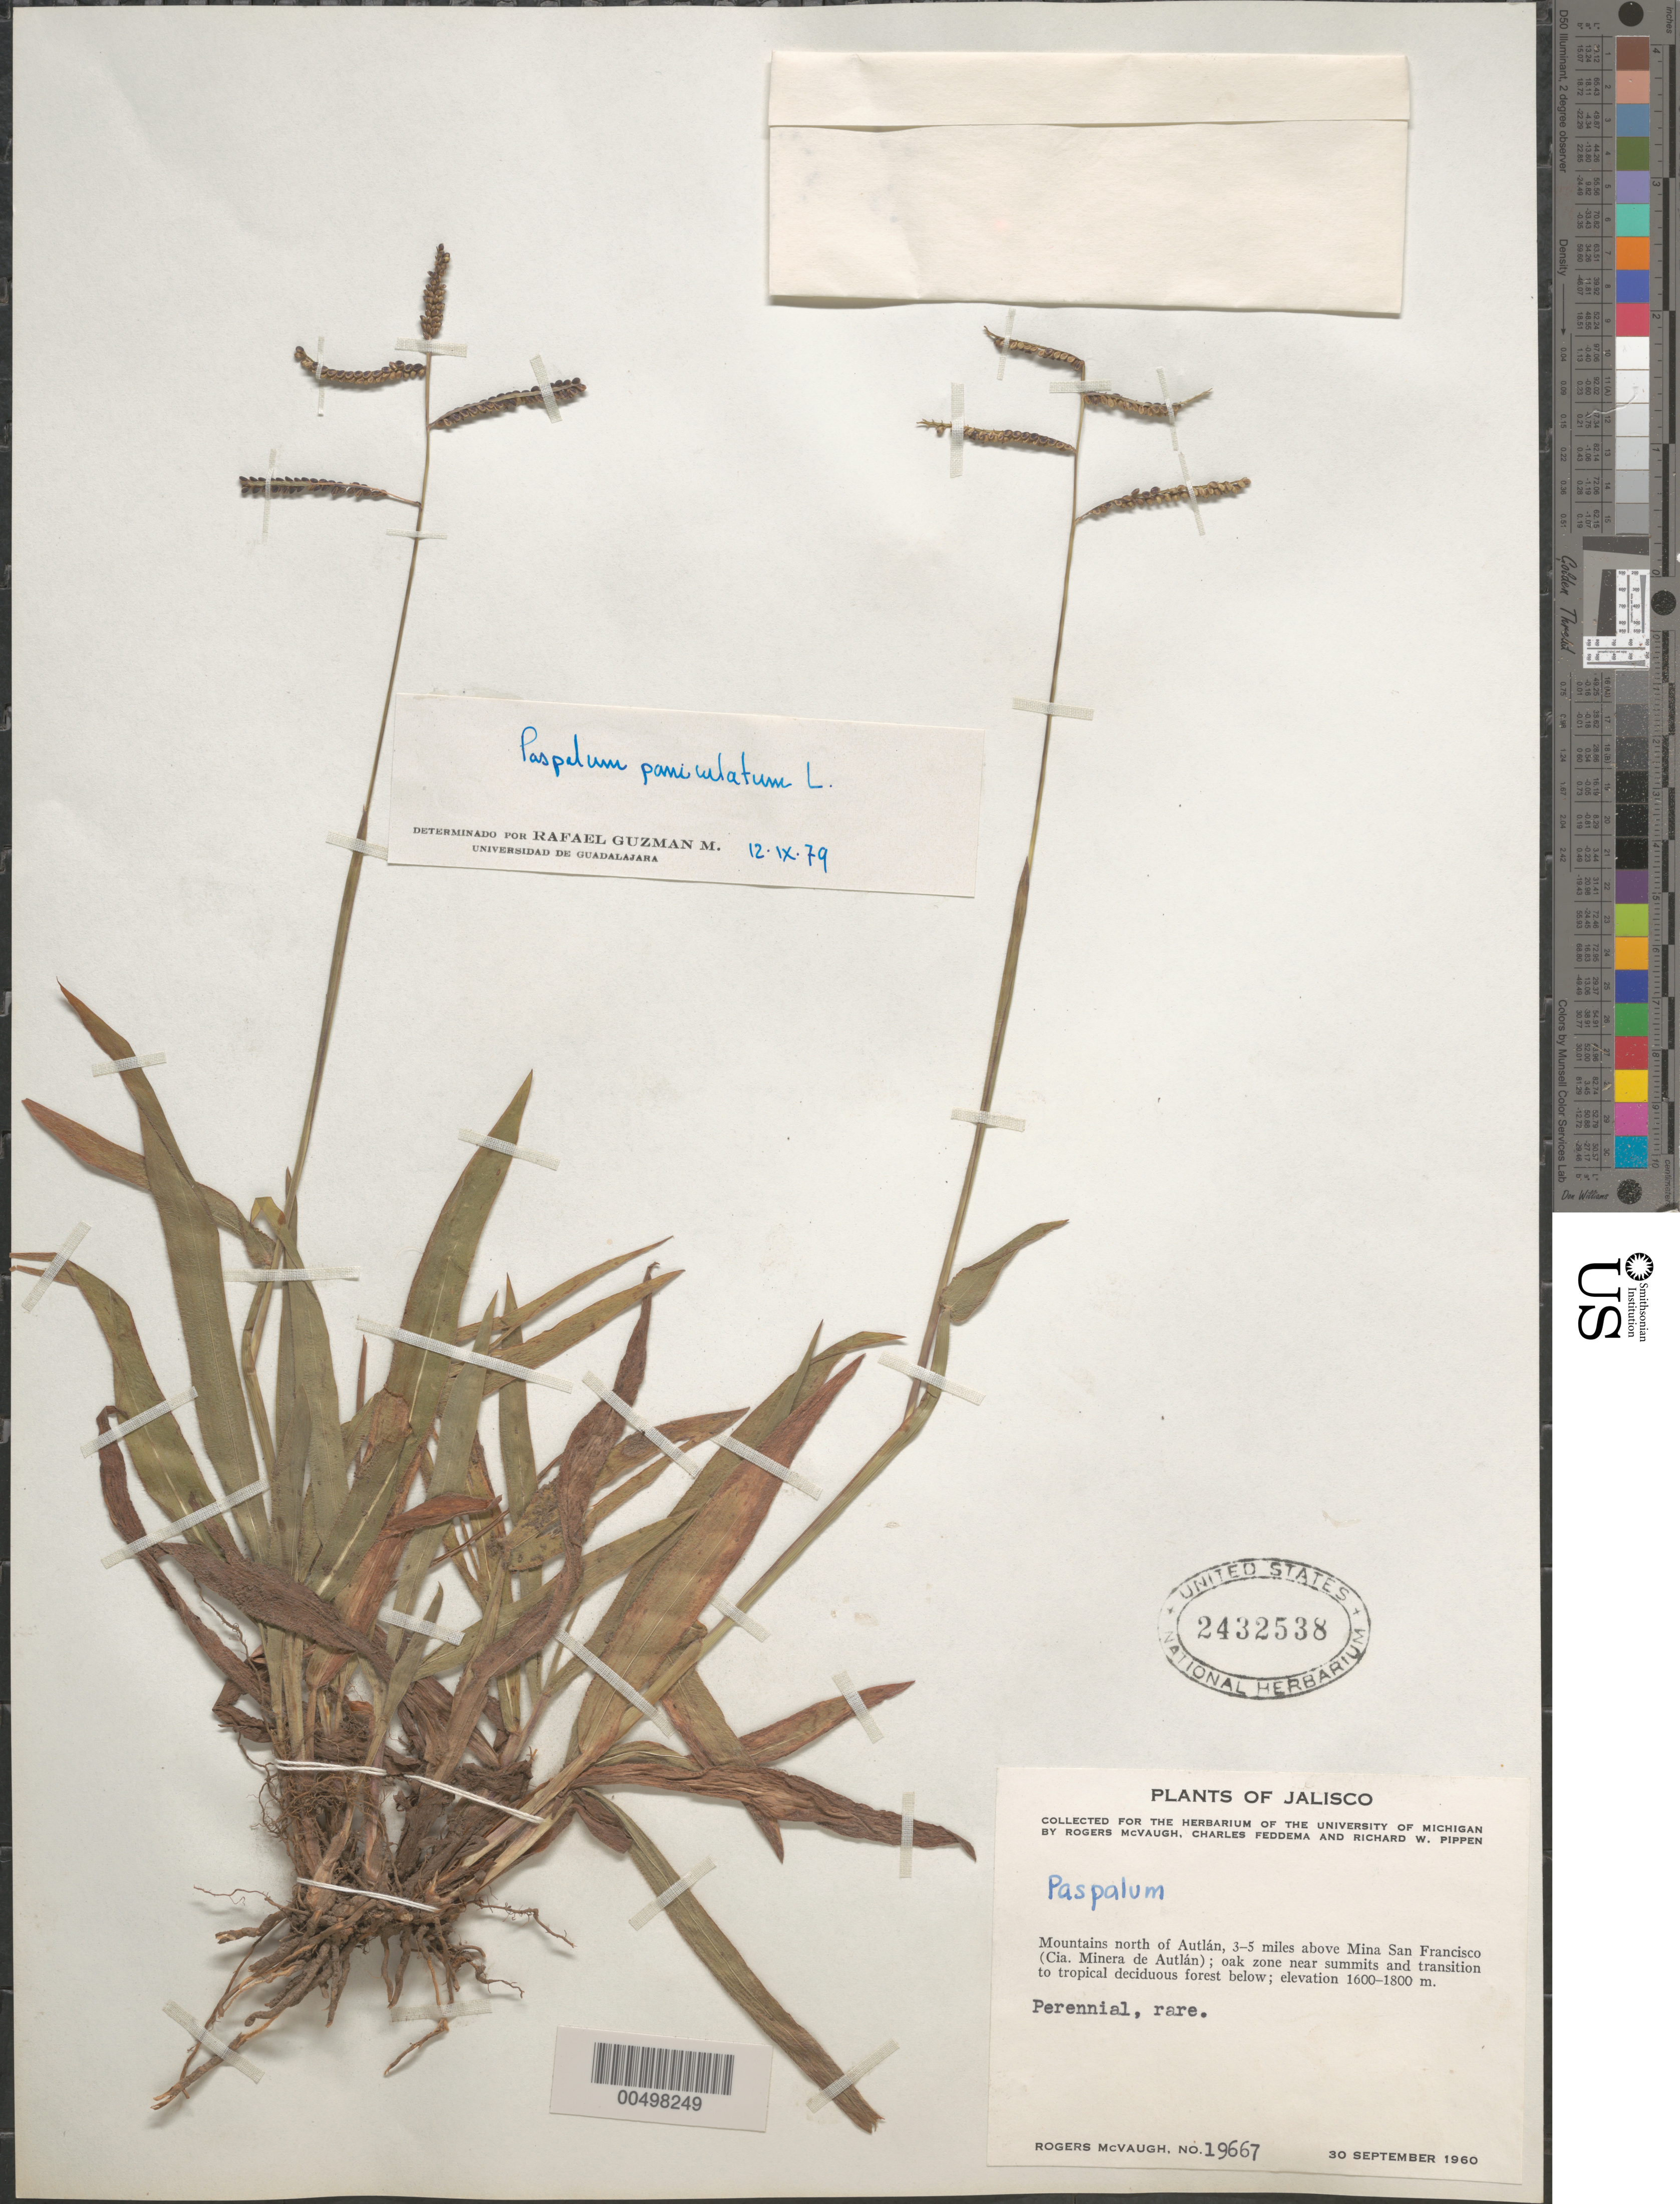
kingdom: Plantae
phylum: Tracheophyta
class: Liliopsida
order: Poales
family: Poaceae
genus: Paspalum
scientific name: Paspalum paniculatum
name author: L.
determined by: Guzm n-M., R.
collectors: R. McVaugh, C. Feddema & R. W. Pippen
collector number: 19667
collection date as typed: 30 Sep 1960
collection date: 1960-09-30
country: Mexico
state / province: Jalisco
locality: Mts N of Autlán, 3-5 mi above Mina San Francisco (Cia. Minera de Autlán)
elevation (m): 1600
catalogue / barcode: US 2432538